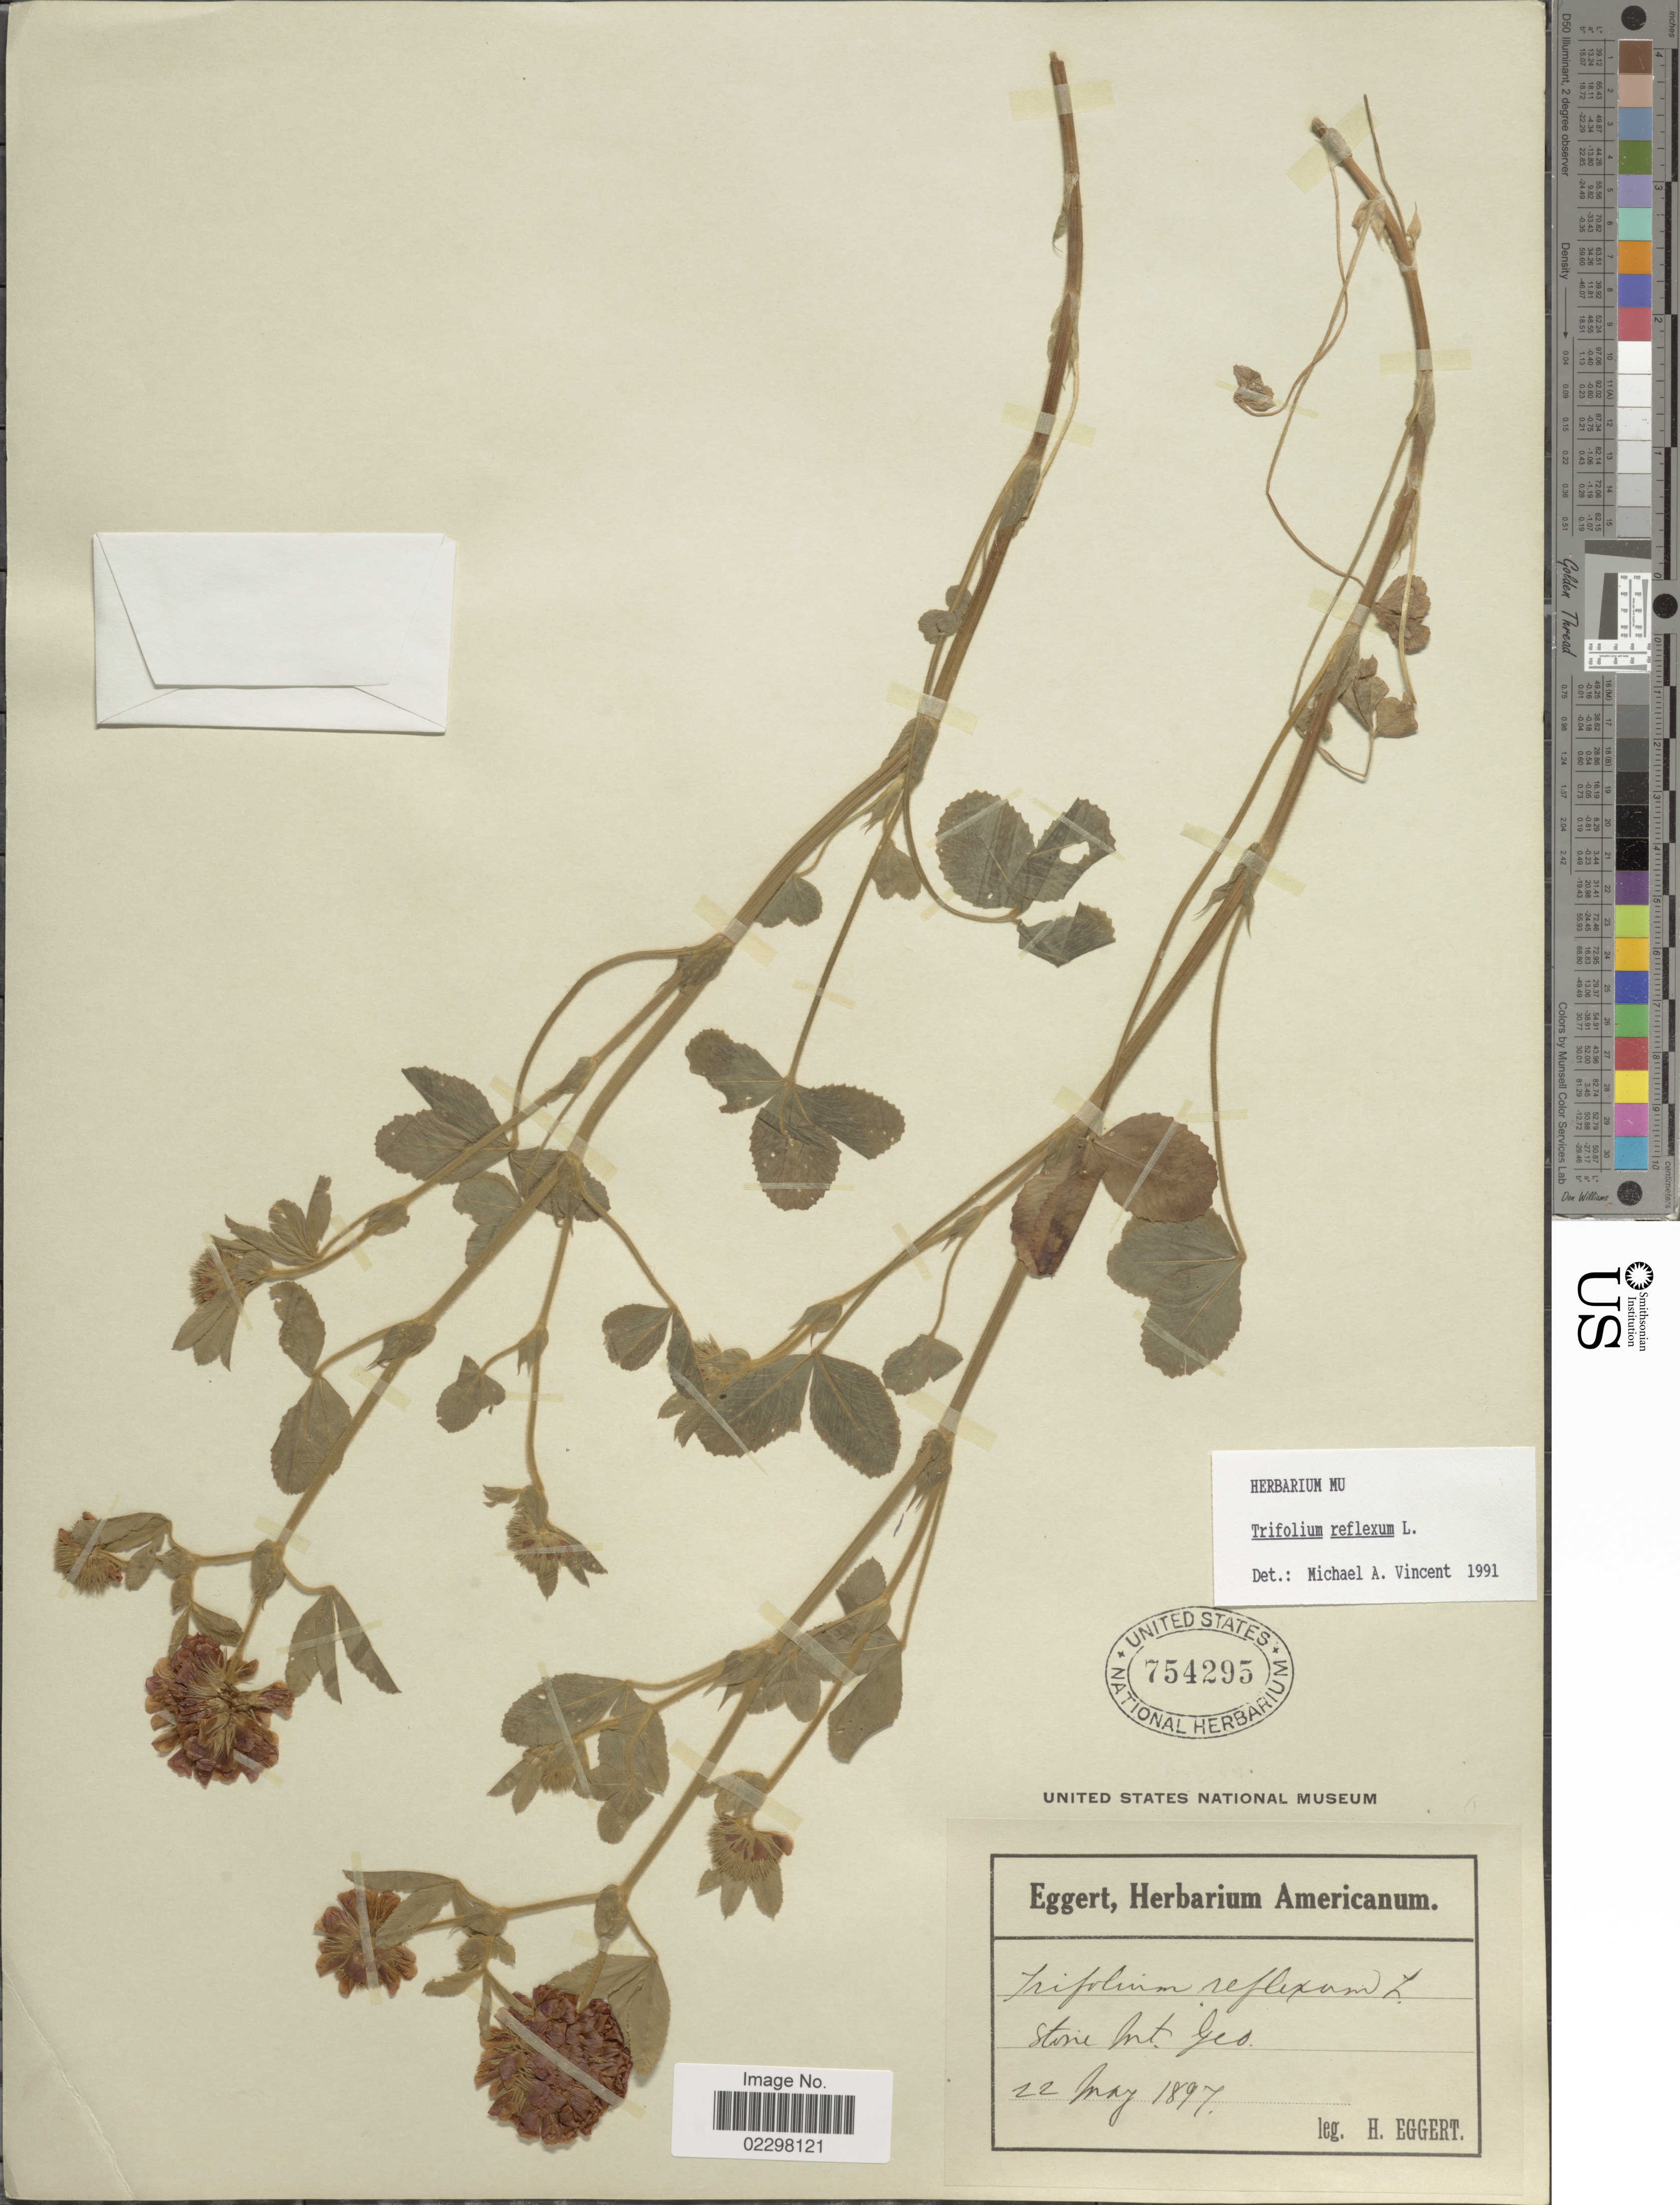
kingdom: Plantae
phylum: Tracheophyta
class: Magnoliopsida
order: Fabales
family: Fabaceae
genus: Trifolium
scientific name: Trifolium reflexum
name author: L.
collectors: H. Eggert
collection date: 1897-05-22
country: United States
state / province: Georgia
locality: Stone Mt., Geo [unsure placement].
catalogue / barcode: US 754295